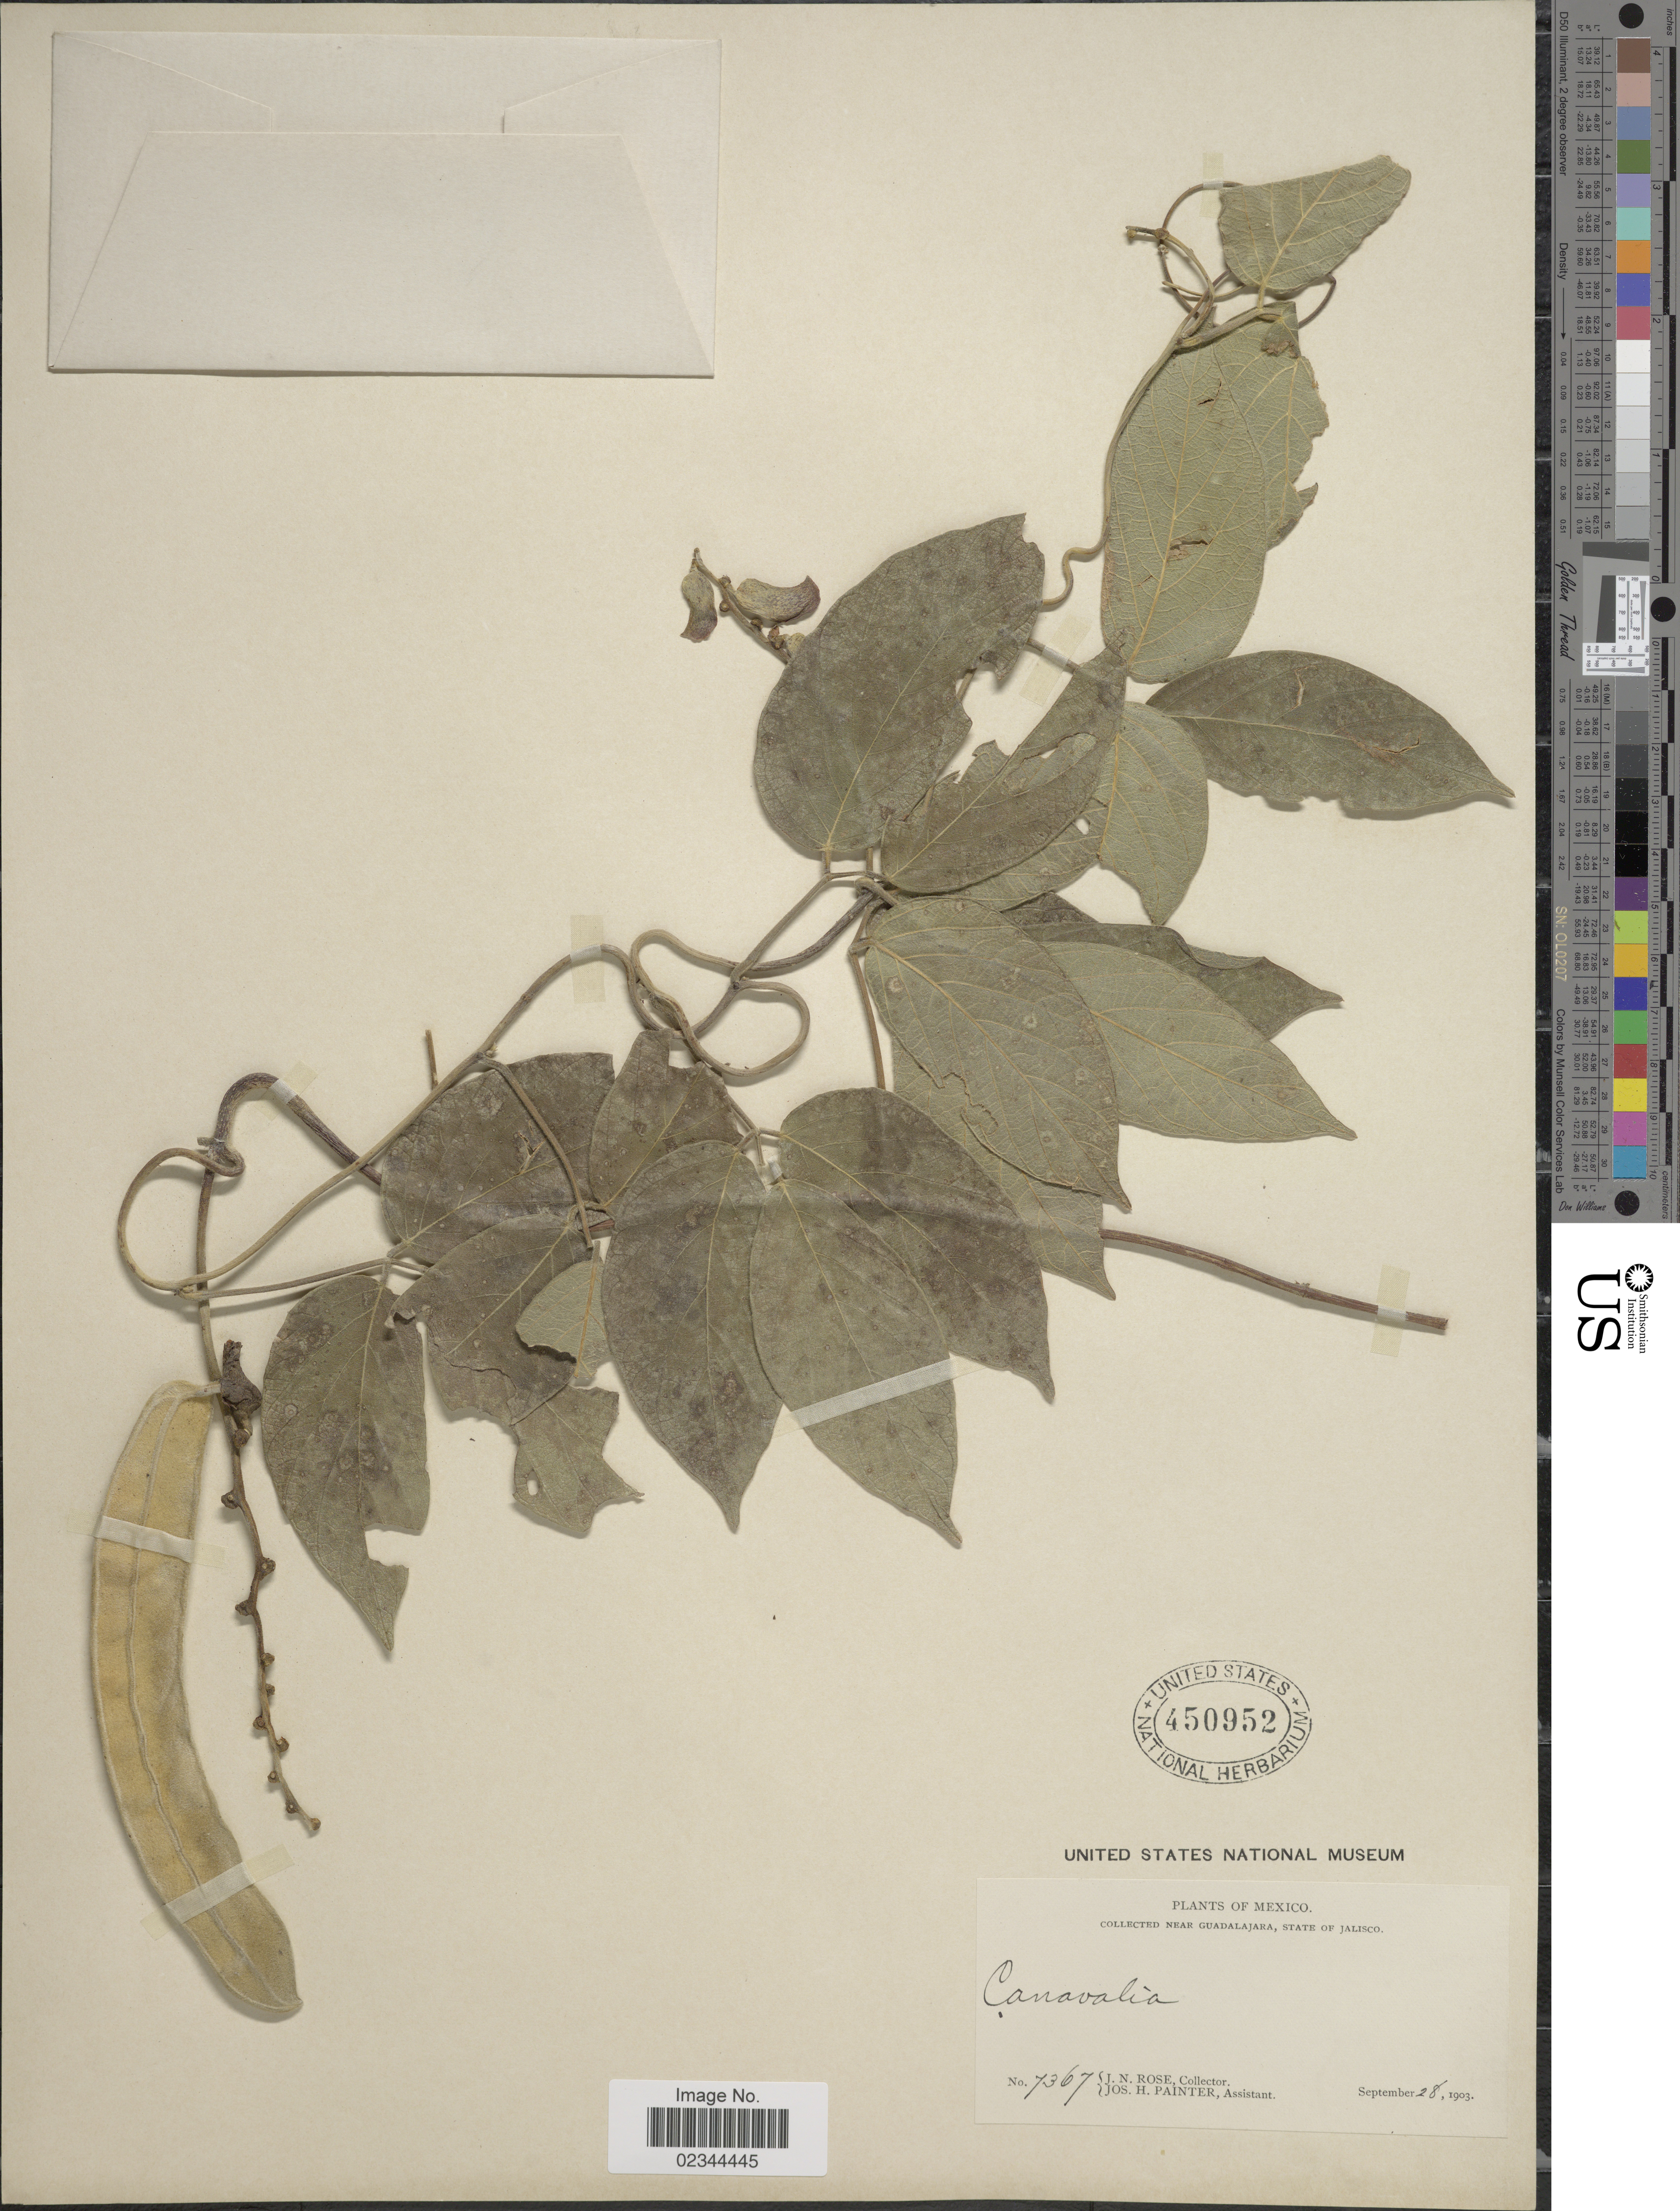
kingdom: Plantae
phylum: Tracheophyta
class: Magnoliopsida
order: Fabales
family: Fabaceae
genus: Canavalia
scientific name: Canavalia villosa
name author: Benth.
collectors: J. N. Rose & J. H. Painter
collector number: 7367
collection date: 1903-09-28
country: Mexico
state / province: Jalisco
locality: Near Guadalajara.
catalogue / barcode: US 450952